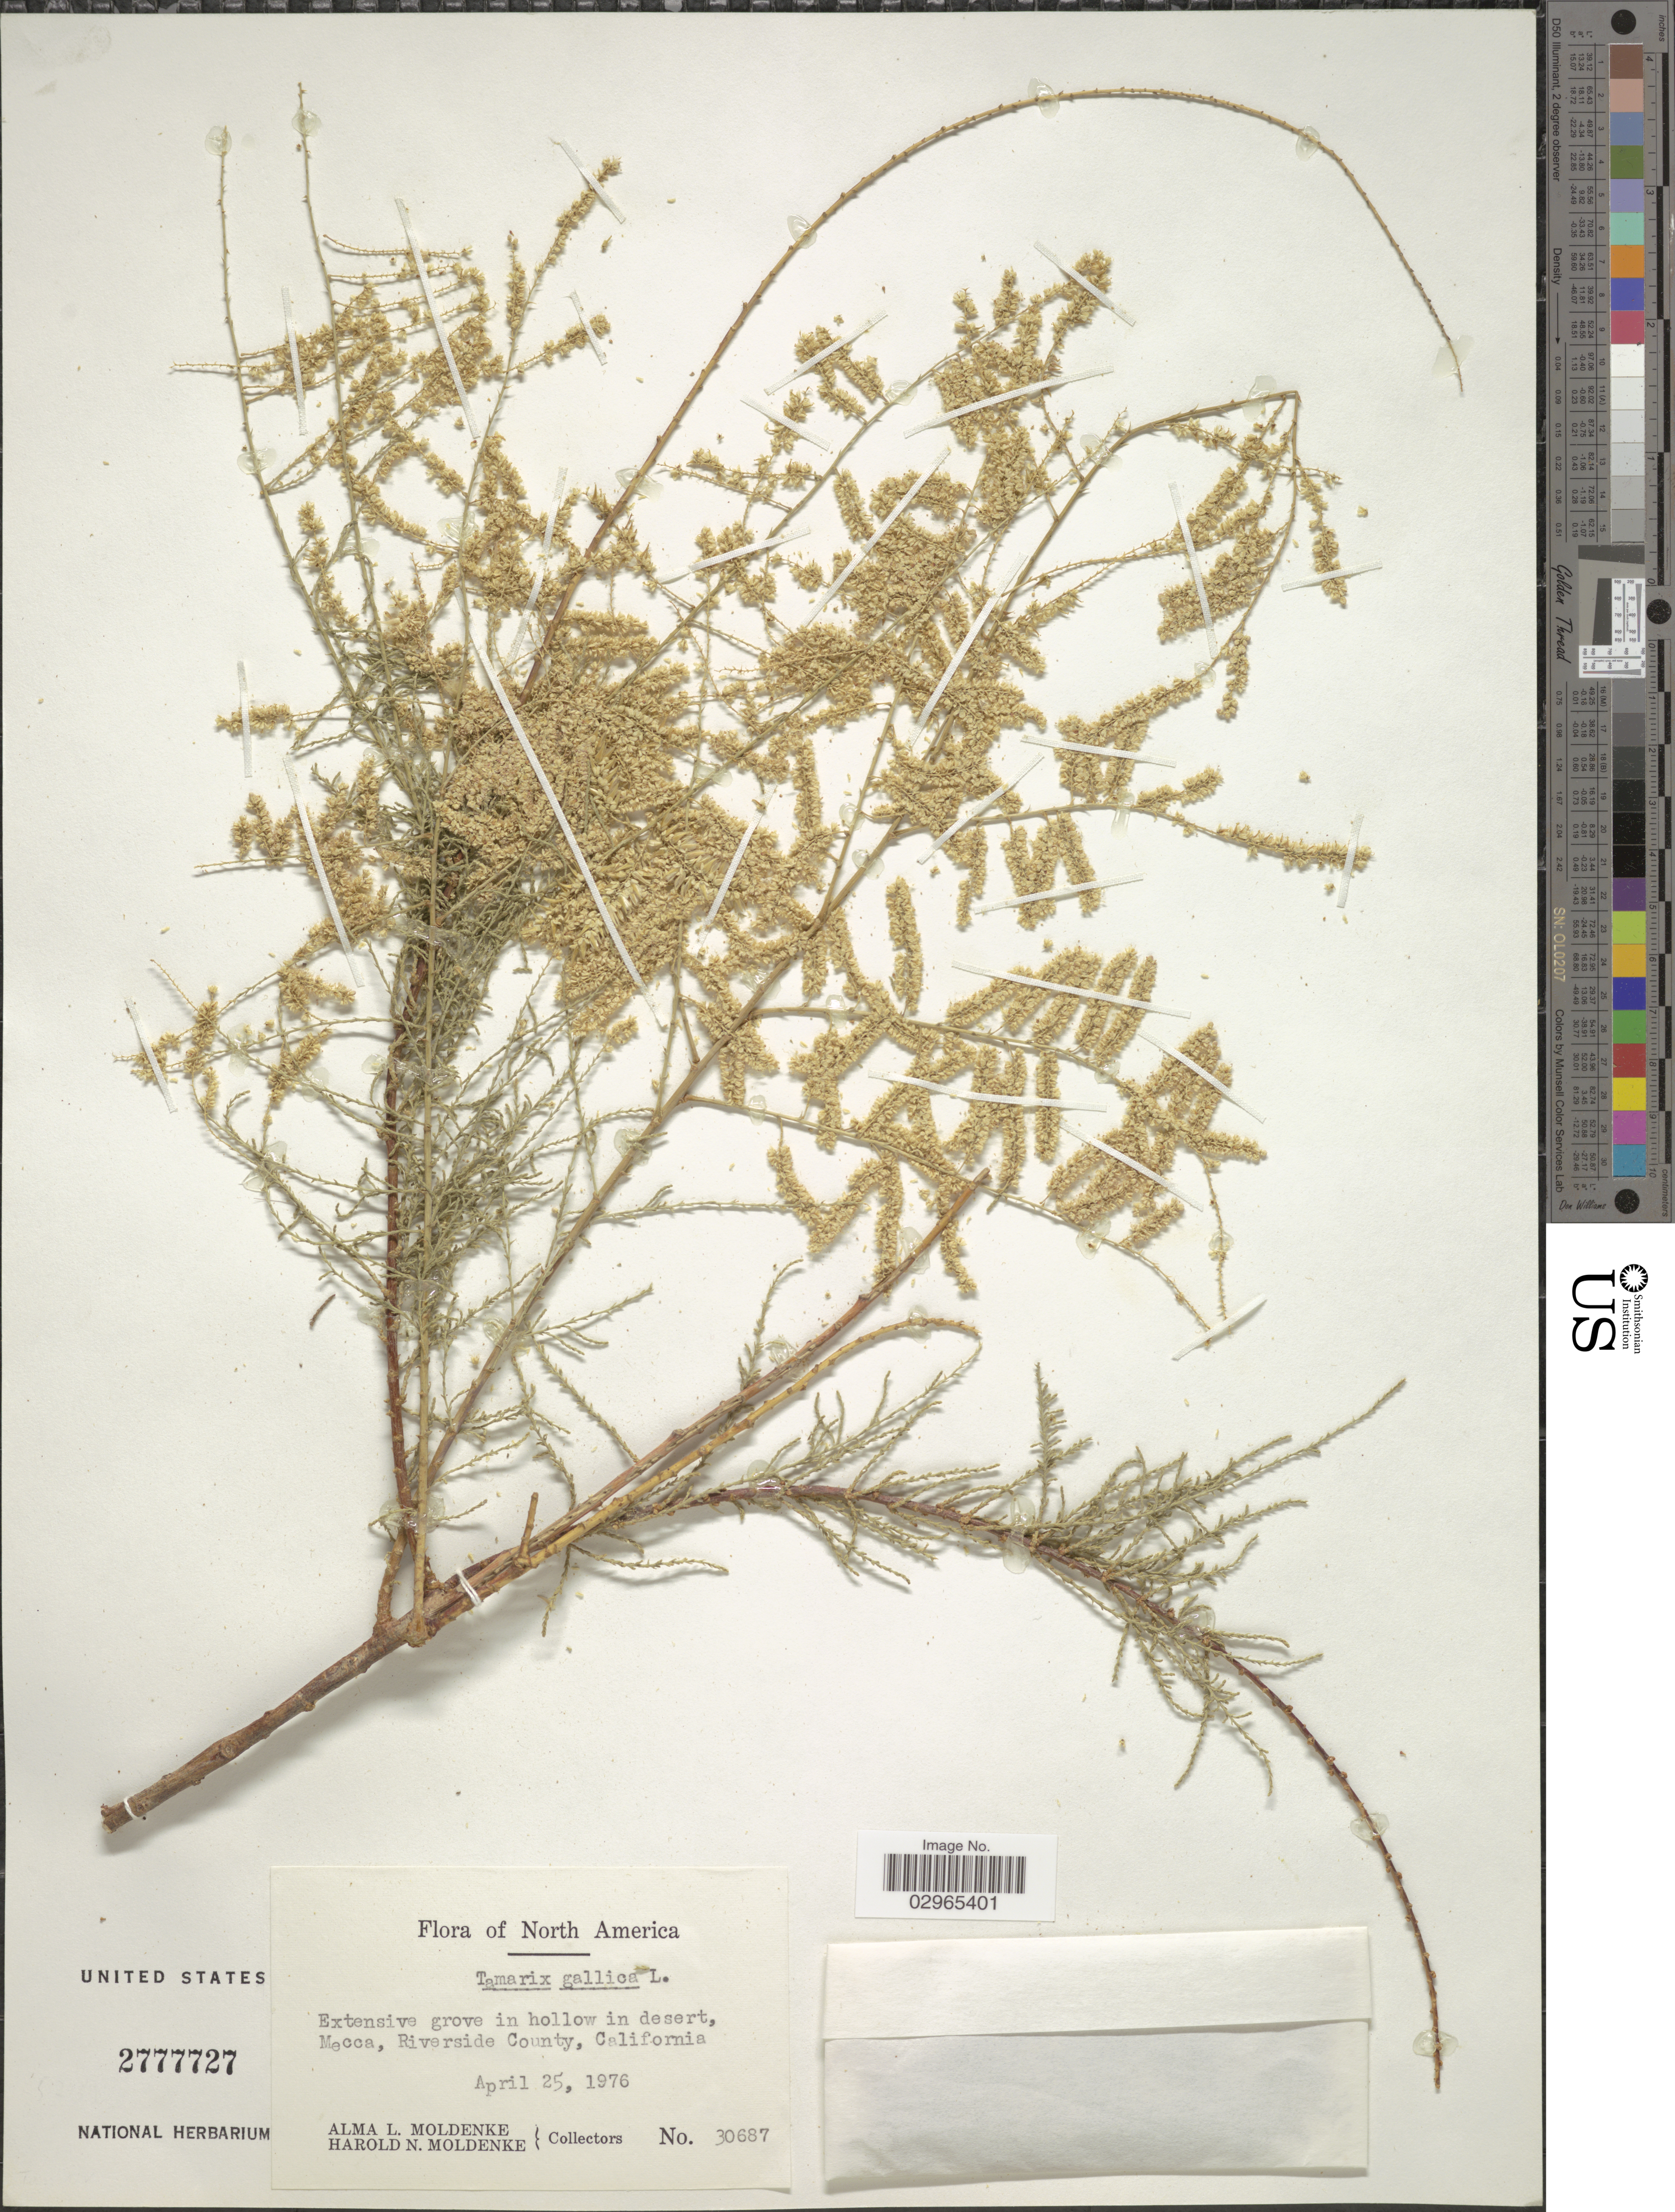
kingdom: Plantae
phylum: Tracheophyta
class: Magnoliopsida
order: Caryophyllales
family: Tamaricaceae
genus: Tamarix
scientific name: Tamarix gallica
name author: L.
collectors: A. L. Moldenke & H. N. Moldenke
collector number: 30687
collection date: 1976-04-25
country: United States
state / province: California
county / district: Riverside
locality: Mecca, Riverside County.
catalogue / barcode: US 2777727